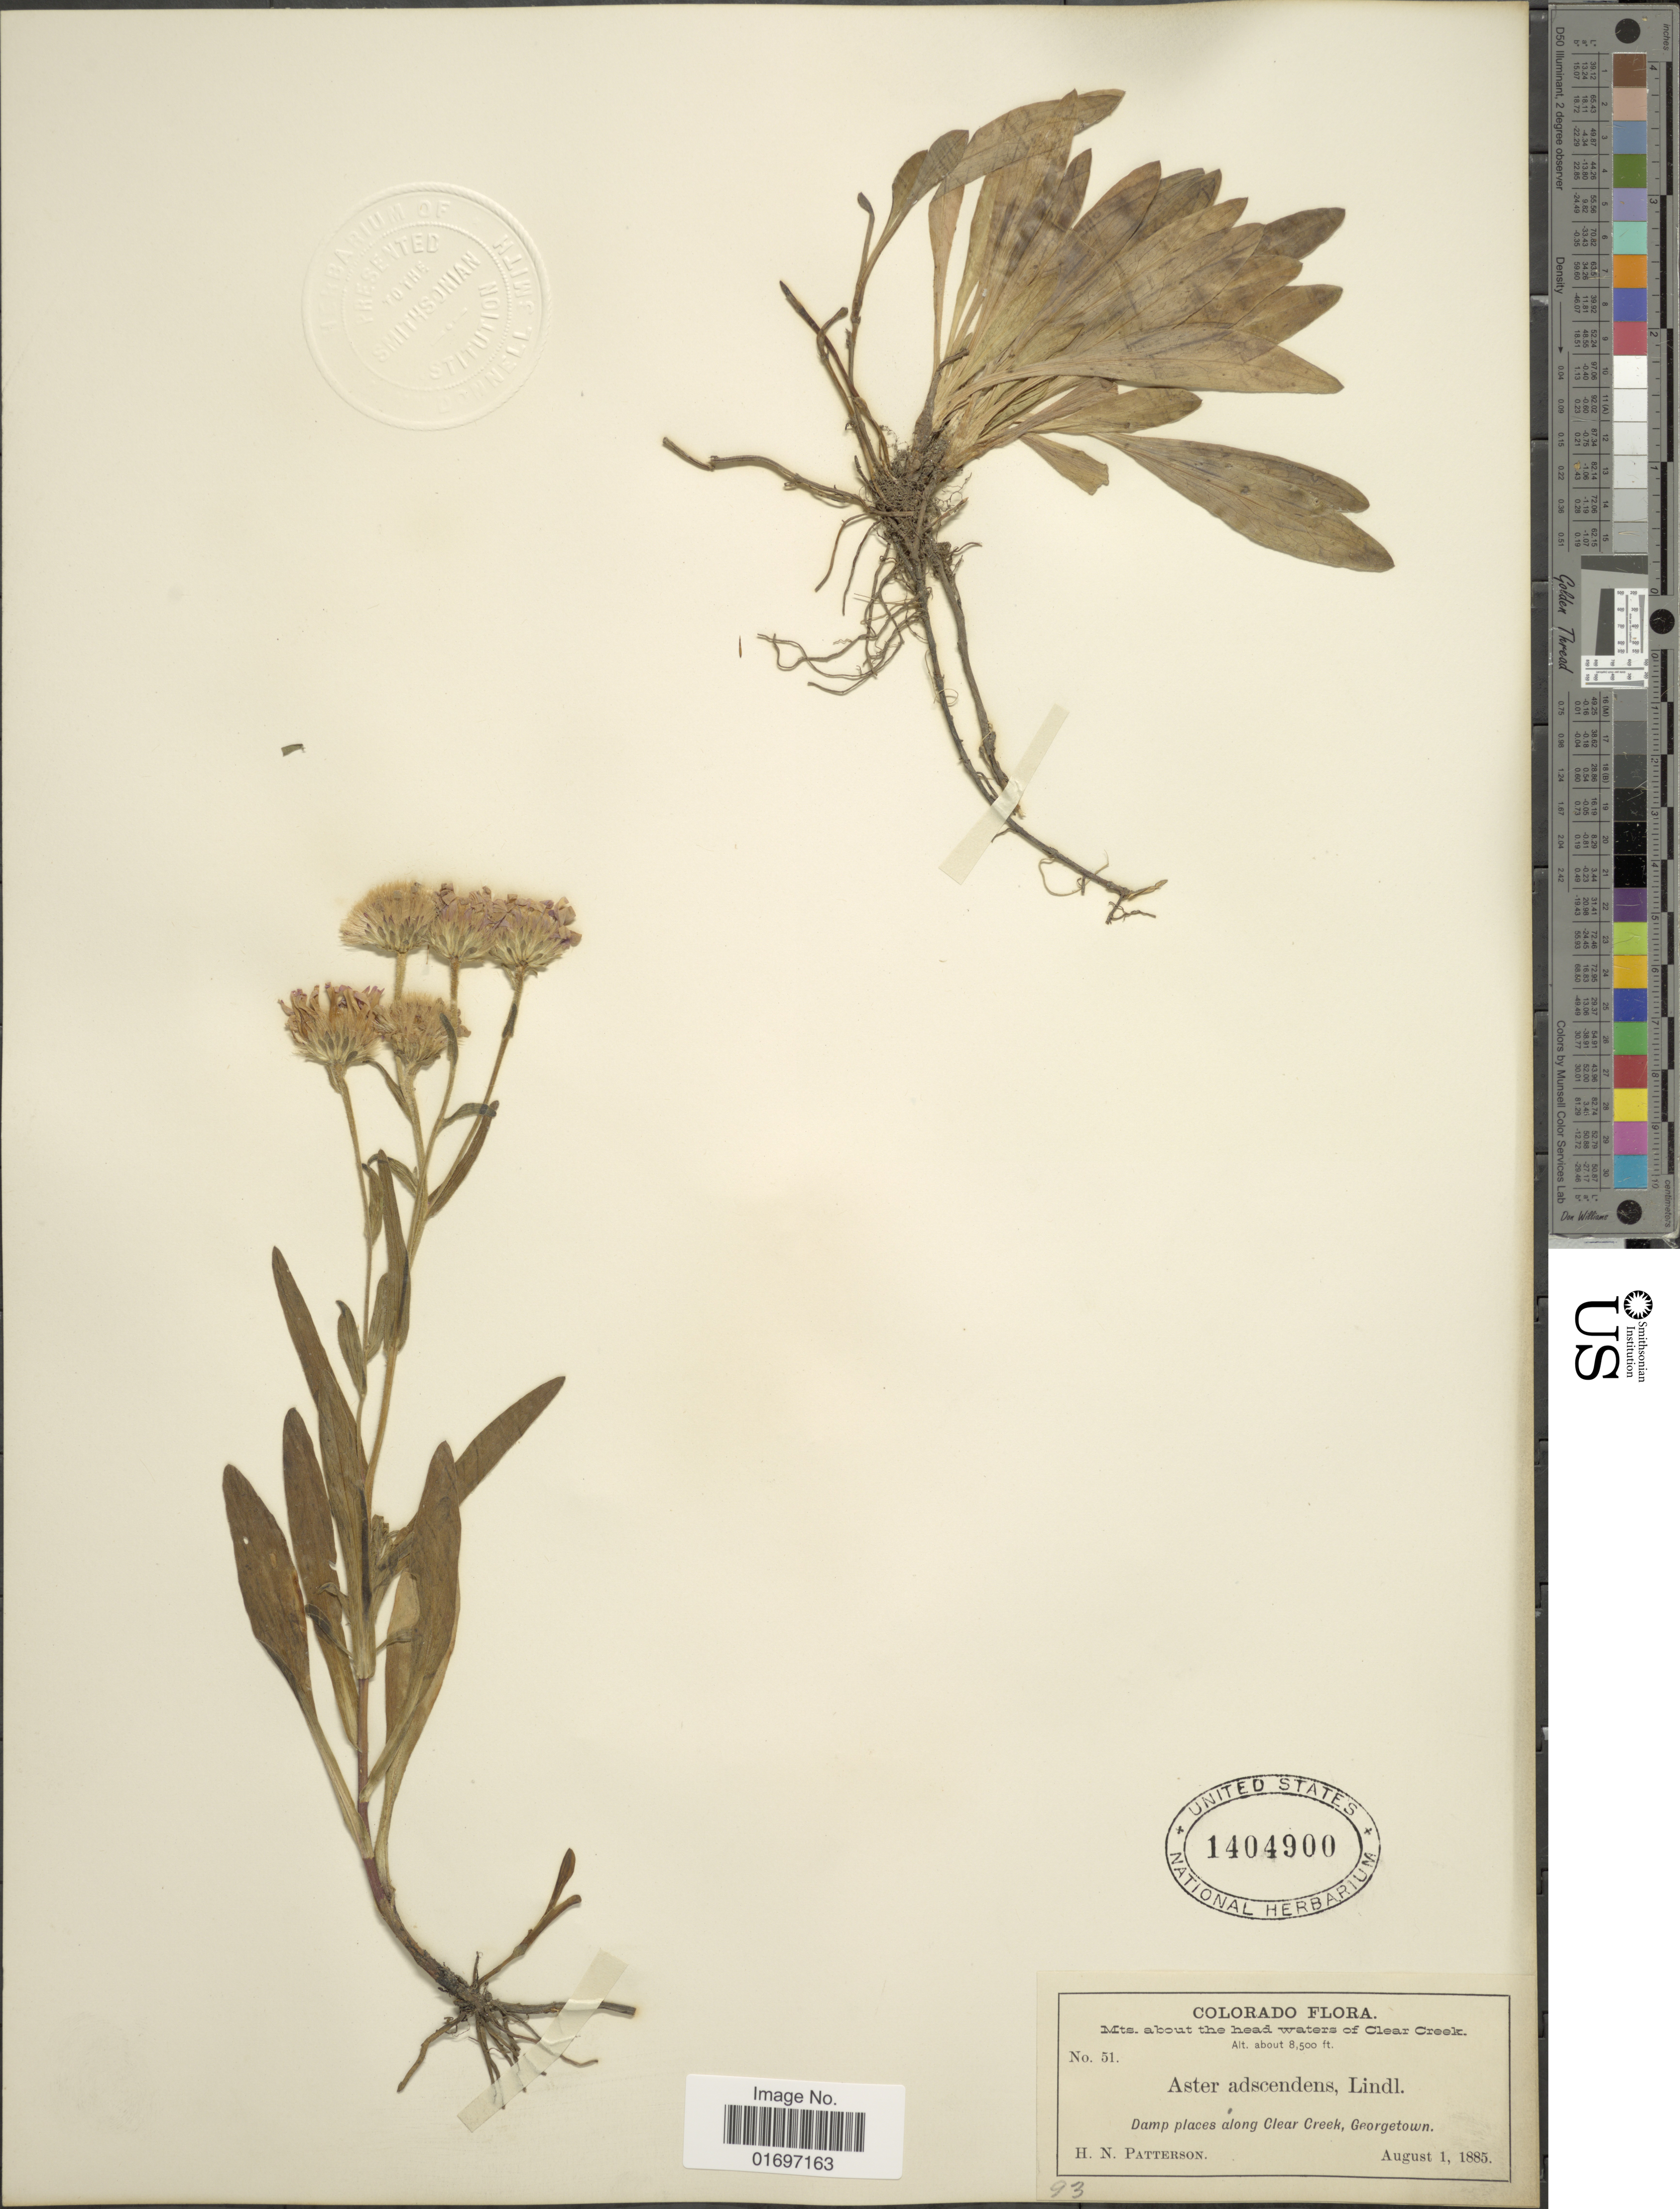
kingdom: Plantae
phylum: Tracheophyta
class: Magnoliopsida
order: Asterales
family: Asteraceae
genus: Symphyotrichum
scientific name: Symphyotrichum ascendens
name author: (Lindl.) G.L. Nesom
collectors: H. N. Patterson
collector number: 51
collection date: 1885-08-01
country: United States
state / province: Colorado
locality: Colorado. Mts. about the head waters of Clear Creek. Damp places along Clear Creek, Georgetown.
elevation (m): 2591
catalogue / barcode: US 1404900